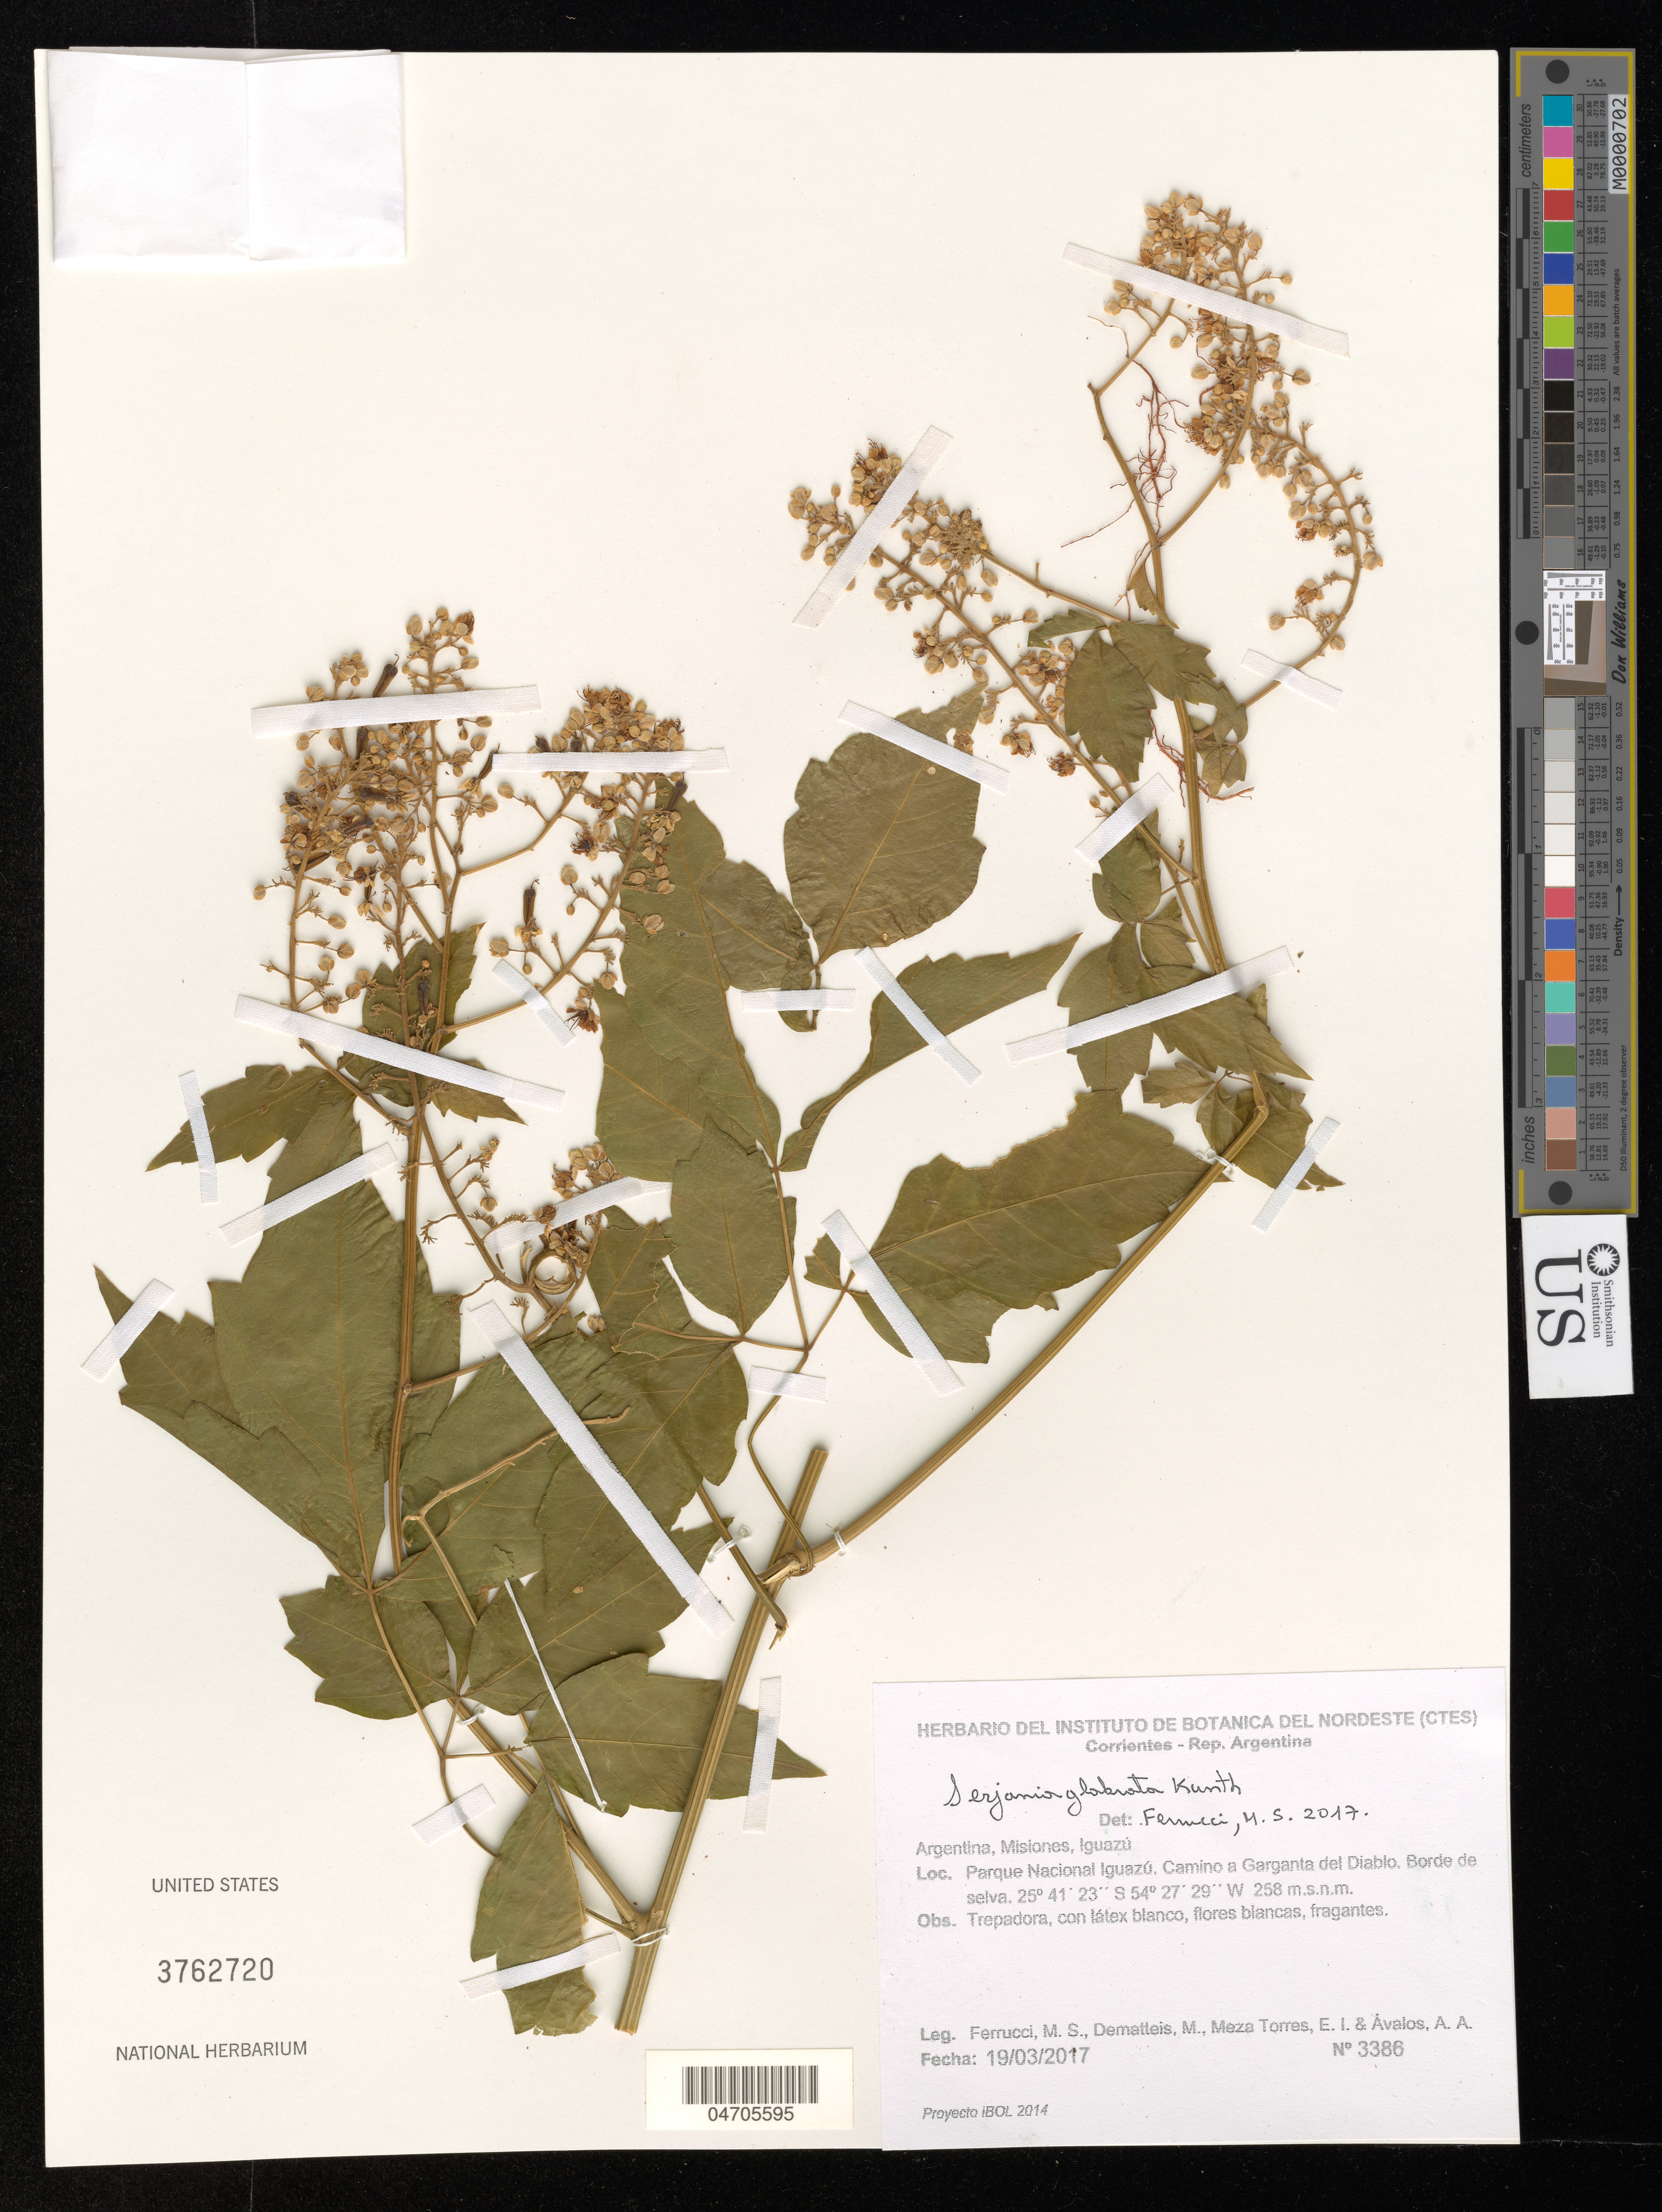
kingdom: Plantae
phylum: Tracheophyta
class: Magnoliopsida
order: Sapindales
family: Sapindaceae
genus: Serjania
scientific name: Serjania glabrata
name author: Benth.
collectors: M. S. Ferrucci, M. Dematteis, E. I. Meza Torres & A. Avalos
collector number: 3386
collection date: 2017-03-19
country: Argentina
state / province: Misiones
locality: Iguazú. Parque Nacional Iguazú. Camino a Garganta del Diablo. Borde de selva.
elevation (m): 258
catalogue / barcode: US 3762720